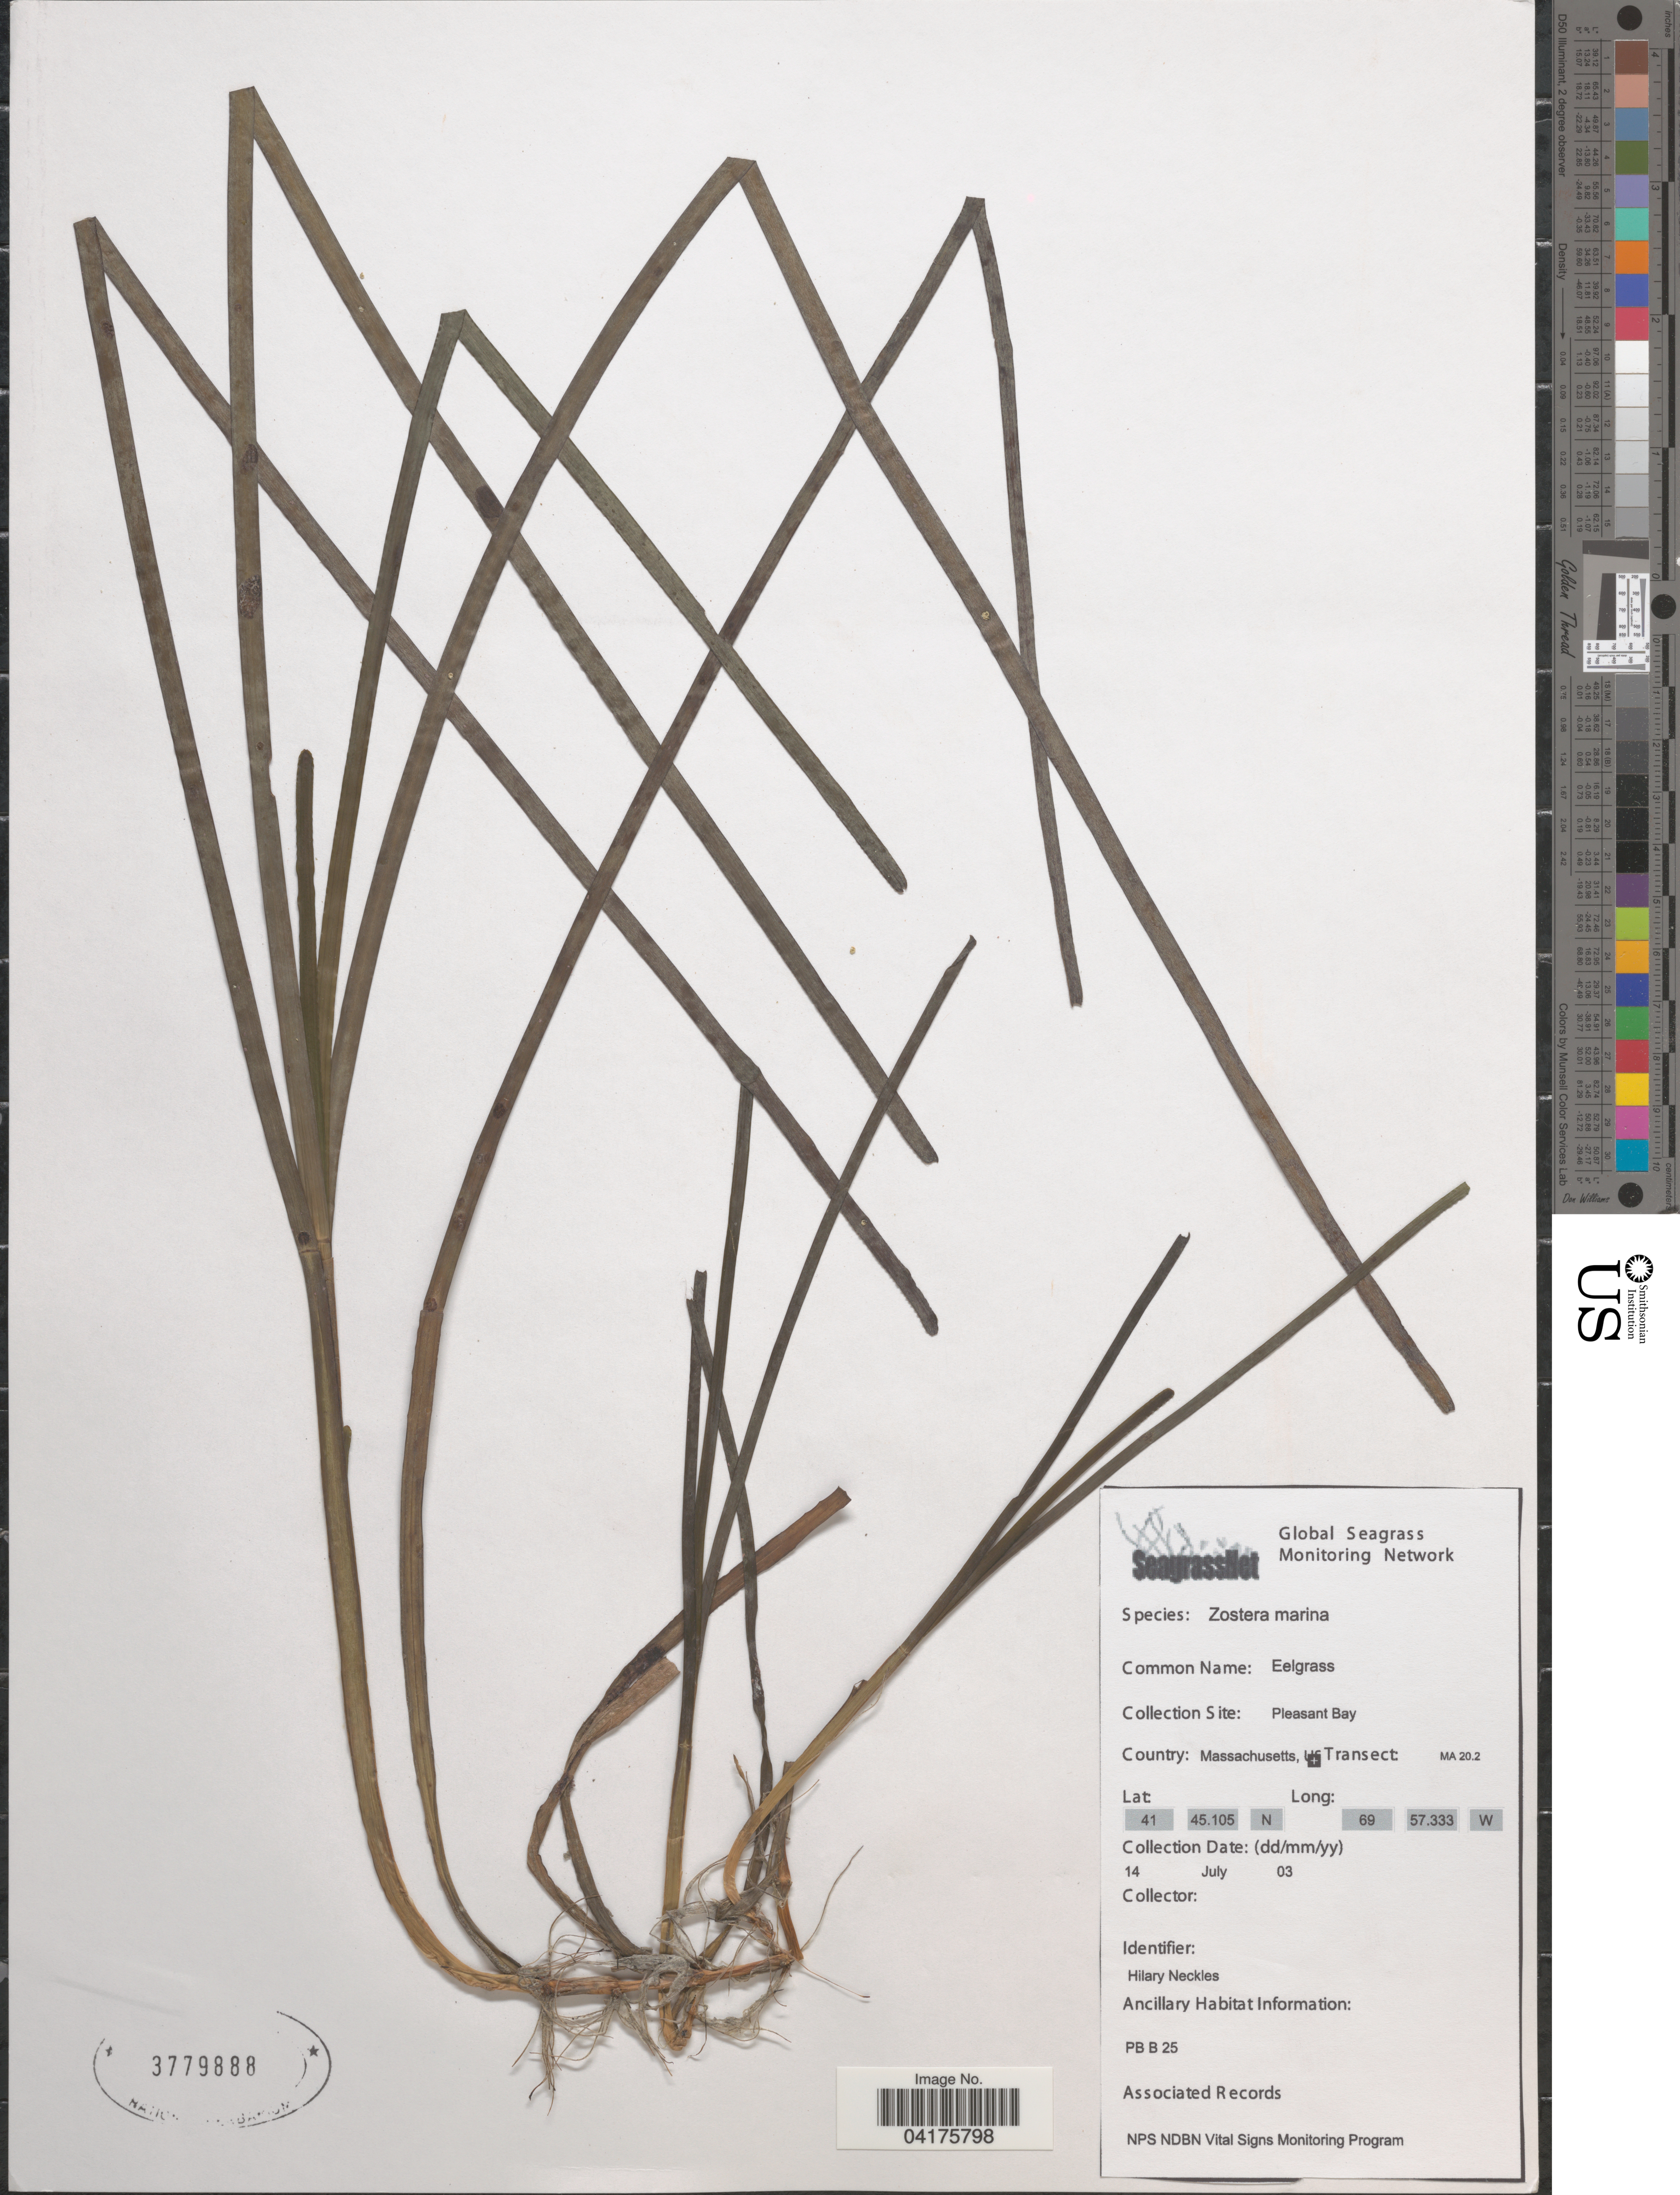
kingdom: Plantae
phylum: Tracheophyta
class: Liliopsida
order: Alismatales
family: Zosteraceae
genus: Zostera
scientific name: Zostera marina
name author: L.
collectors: H. Neckles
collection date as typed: Transcribed d/m/y: 14/7/3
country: United States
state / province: Massachusetts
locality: Pleasant Bay.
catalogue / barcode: US 3779888